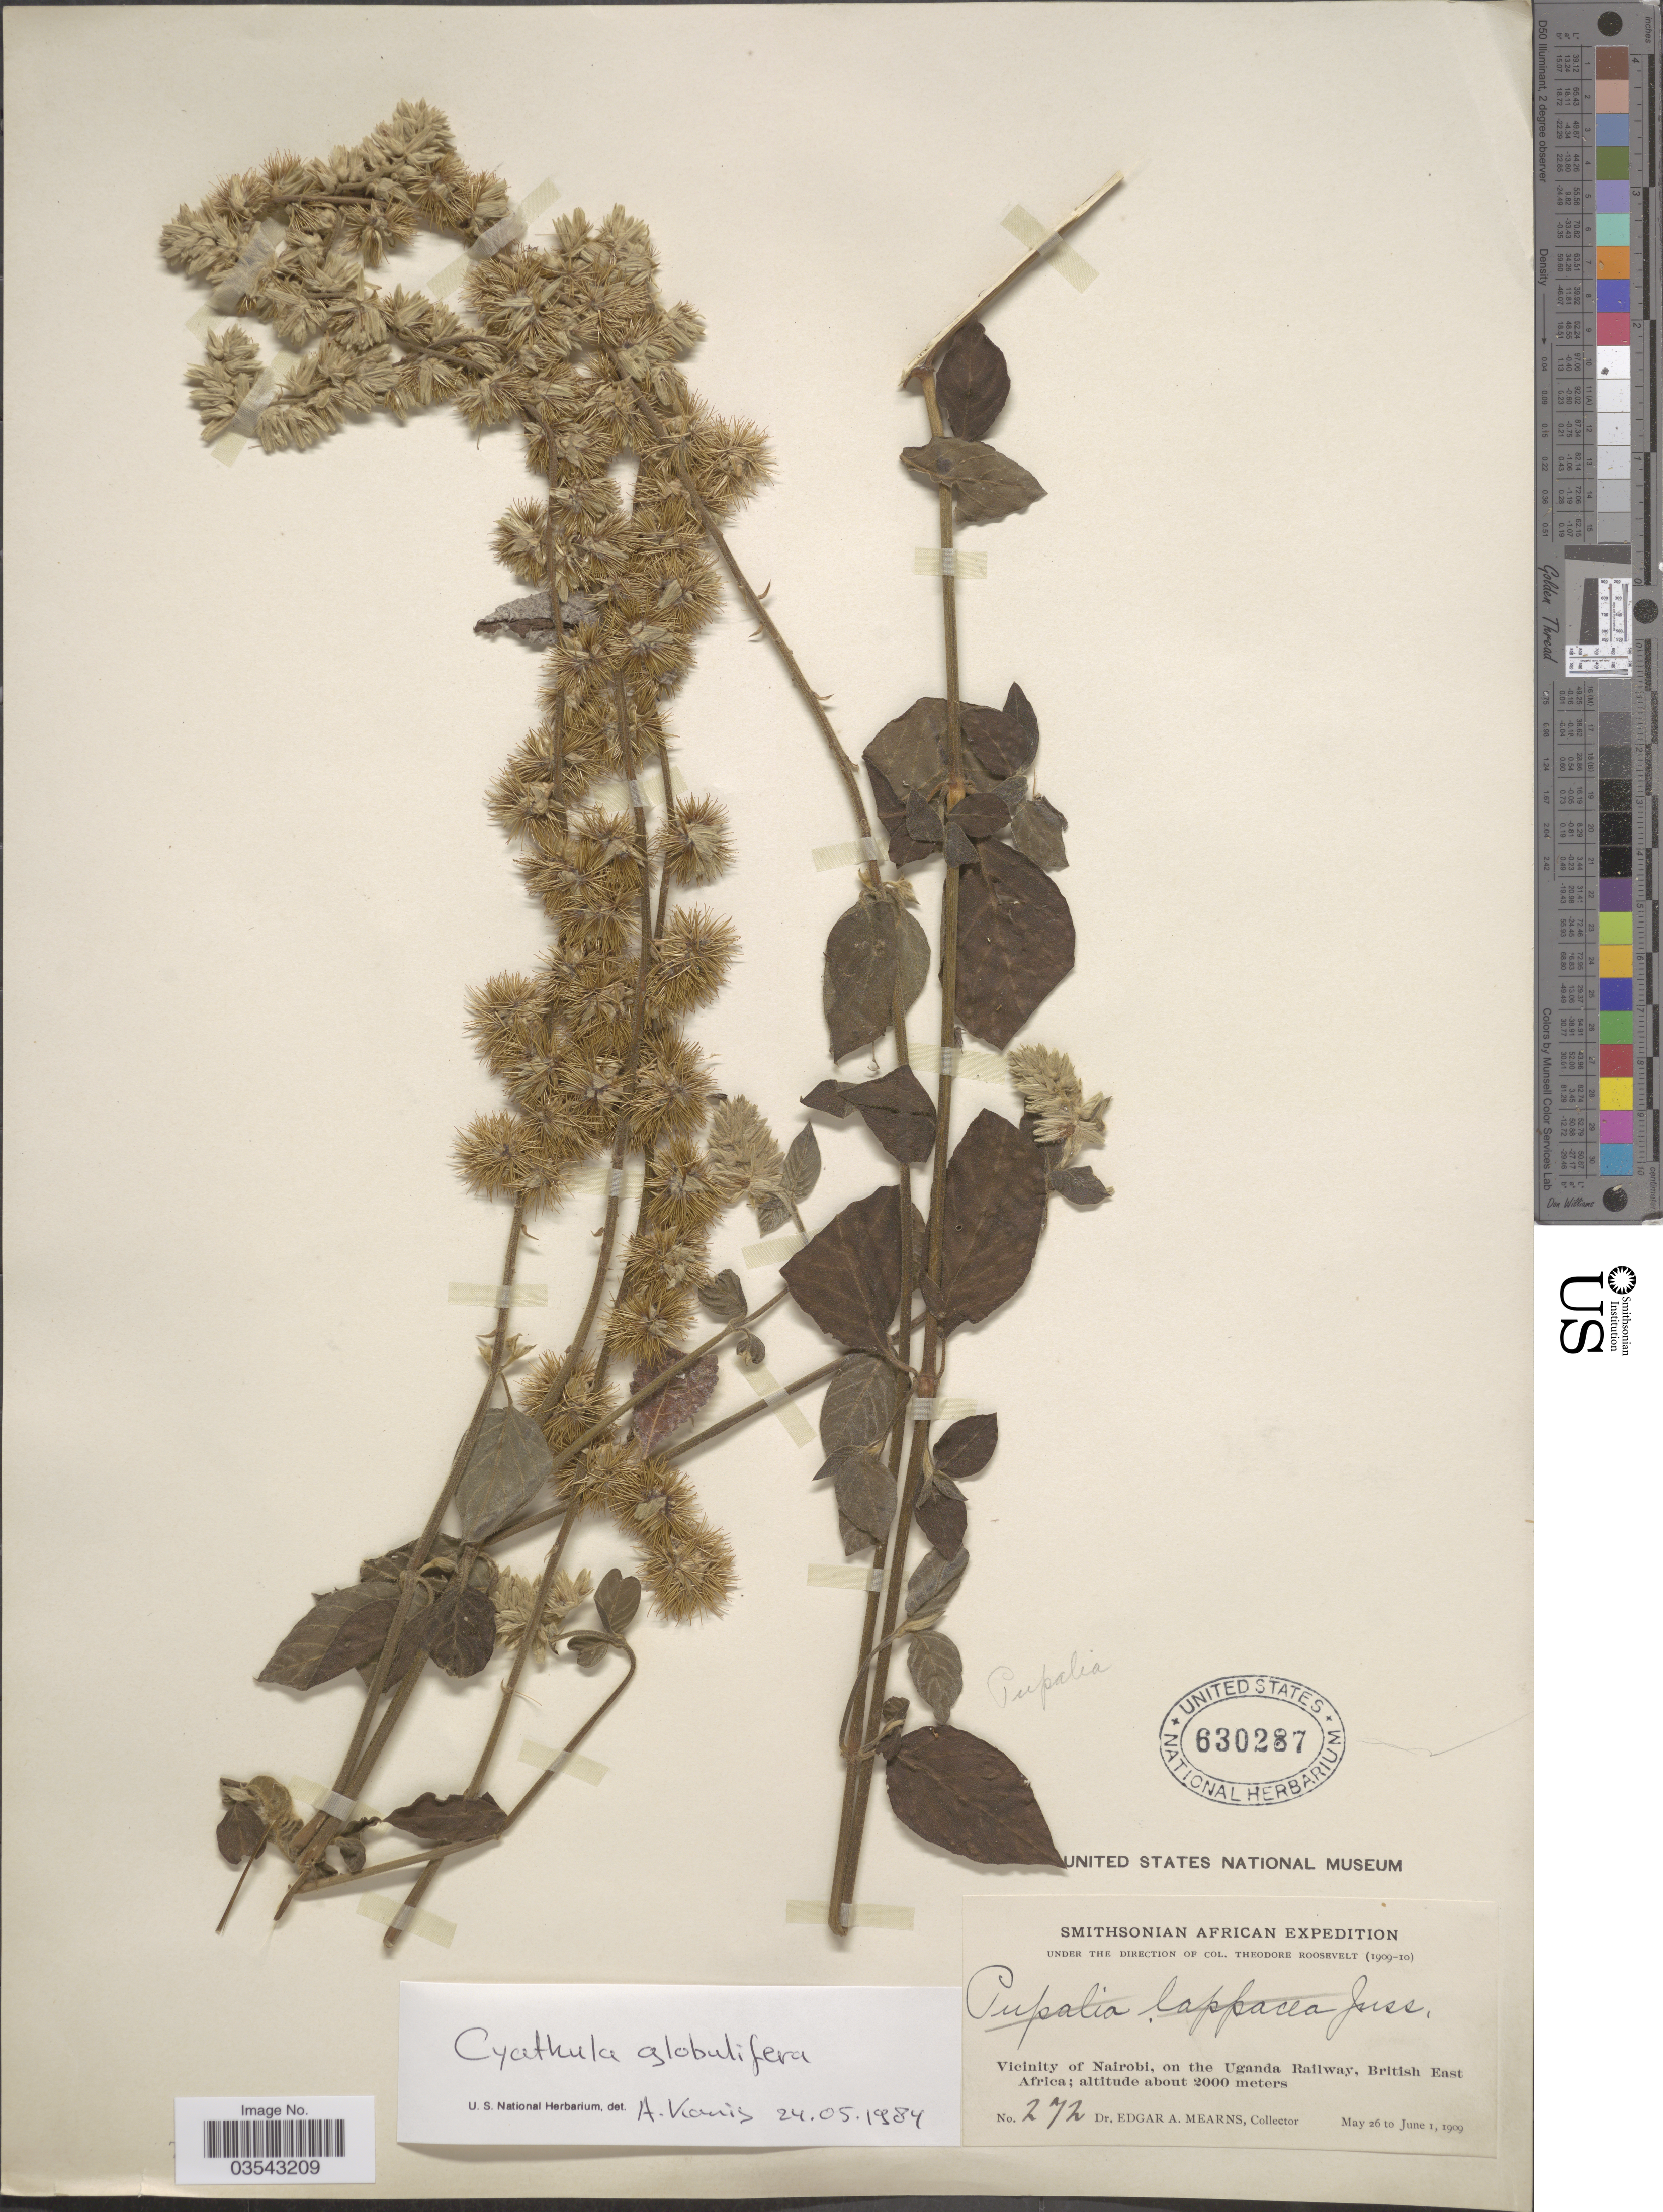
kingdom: Plantae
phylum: Tracheophyta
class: Magnoliopsida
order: Caryophyllales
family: Amaranthaceae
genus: Cyathula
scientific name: Cyathula globulifera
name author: Moq.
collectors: E. A. Mearns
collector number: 272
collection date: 1909-05-26/1909-06-01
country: Kenya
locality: Vicinity of Nairobi, on the Uganda Railway, British East Africa.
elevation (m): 2000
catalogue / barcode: US 630287